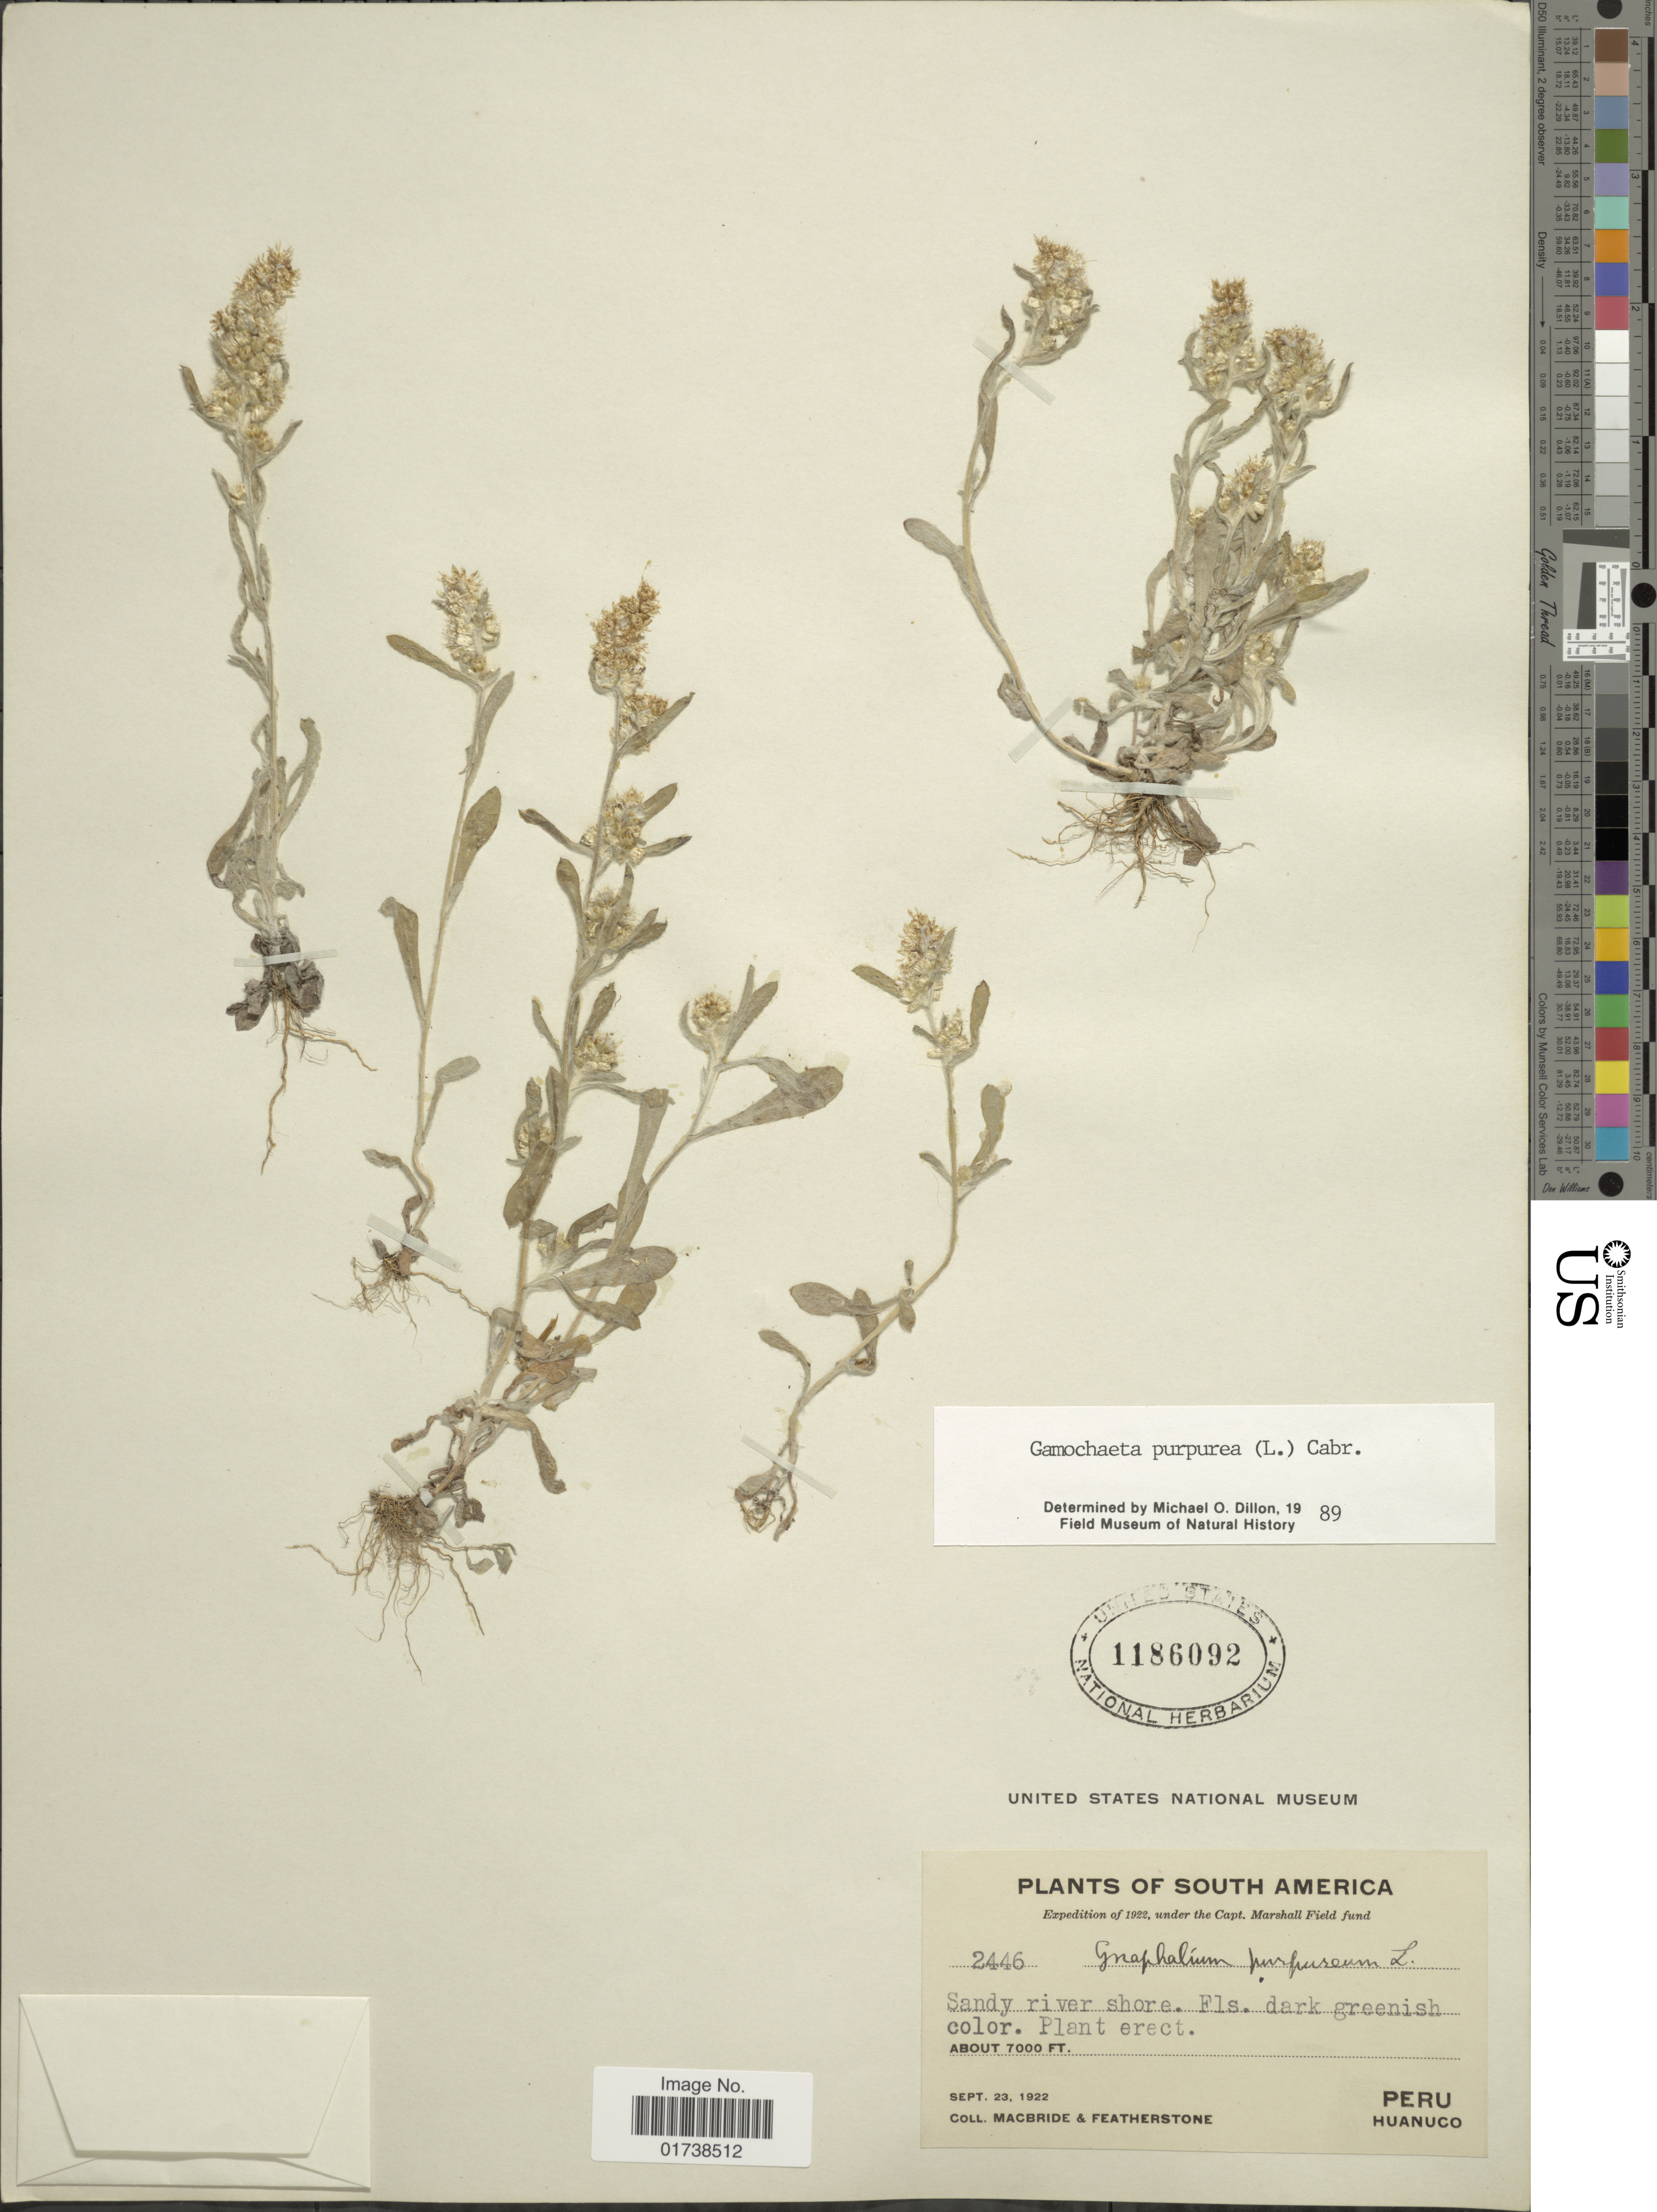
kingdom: Plantae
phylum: Tracheophyta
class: Magnoliopsida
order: Asterales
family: Asteraceae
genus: Gamochaeta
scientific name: Gamochaeta purpurea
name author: (L.) Cabrera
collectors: Macbride, -- & -. Featherstone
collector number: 2446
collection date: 1922-09-23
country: Peru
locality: Huanuco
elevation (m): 2134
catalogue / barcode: US 1186092